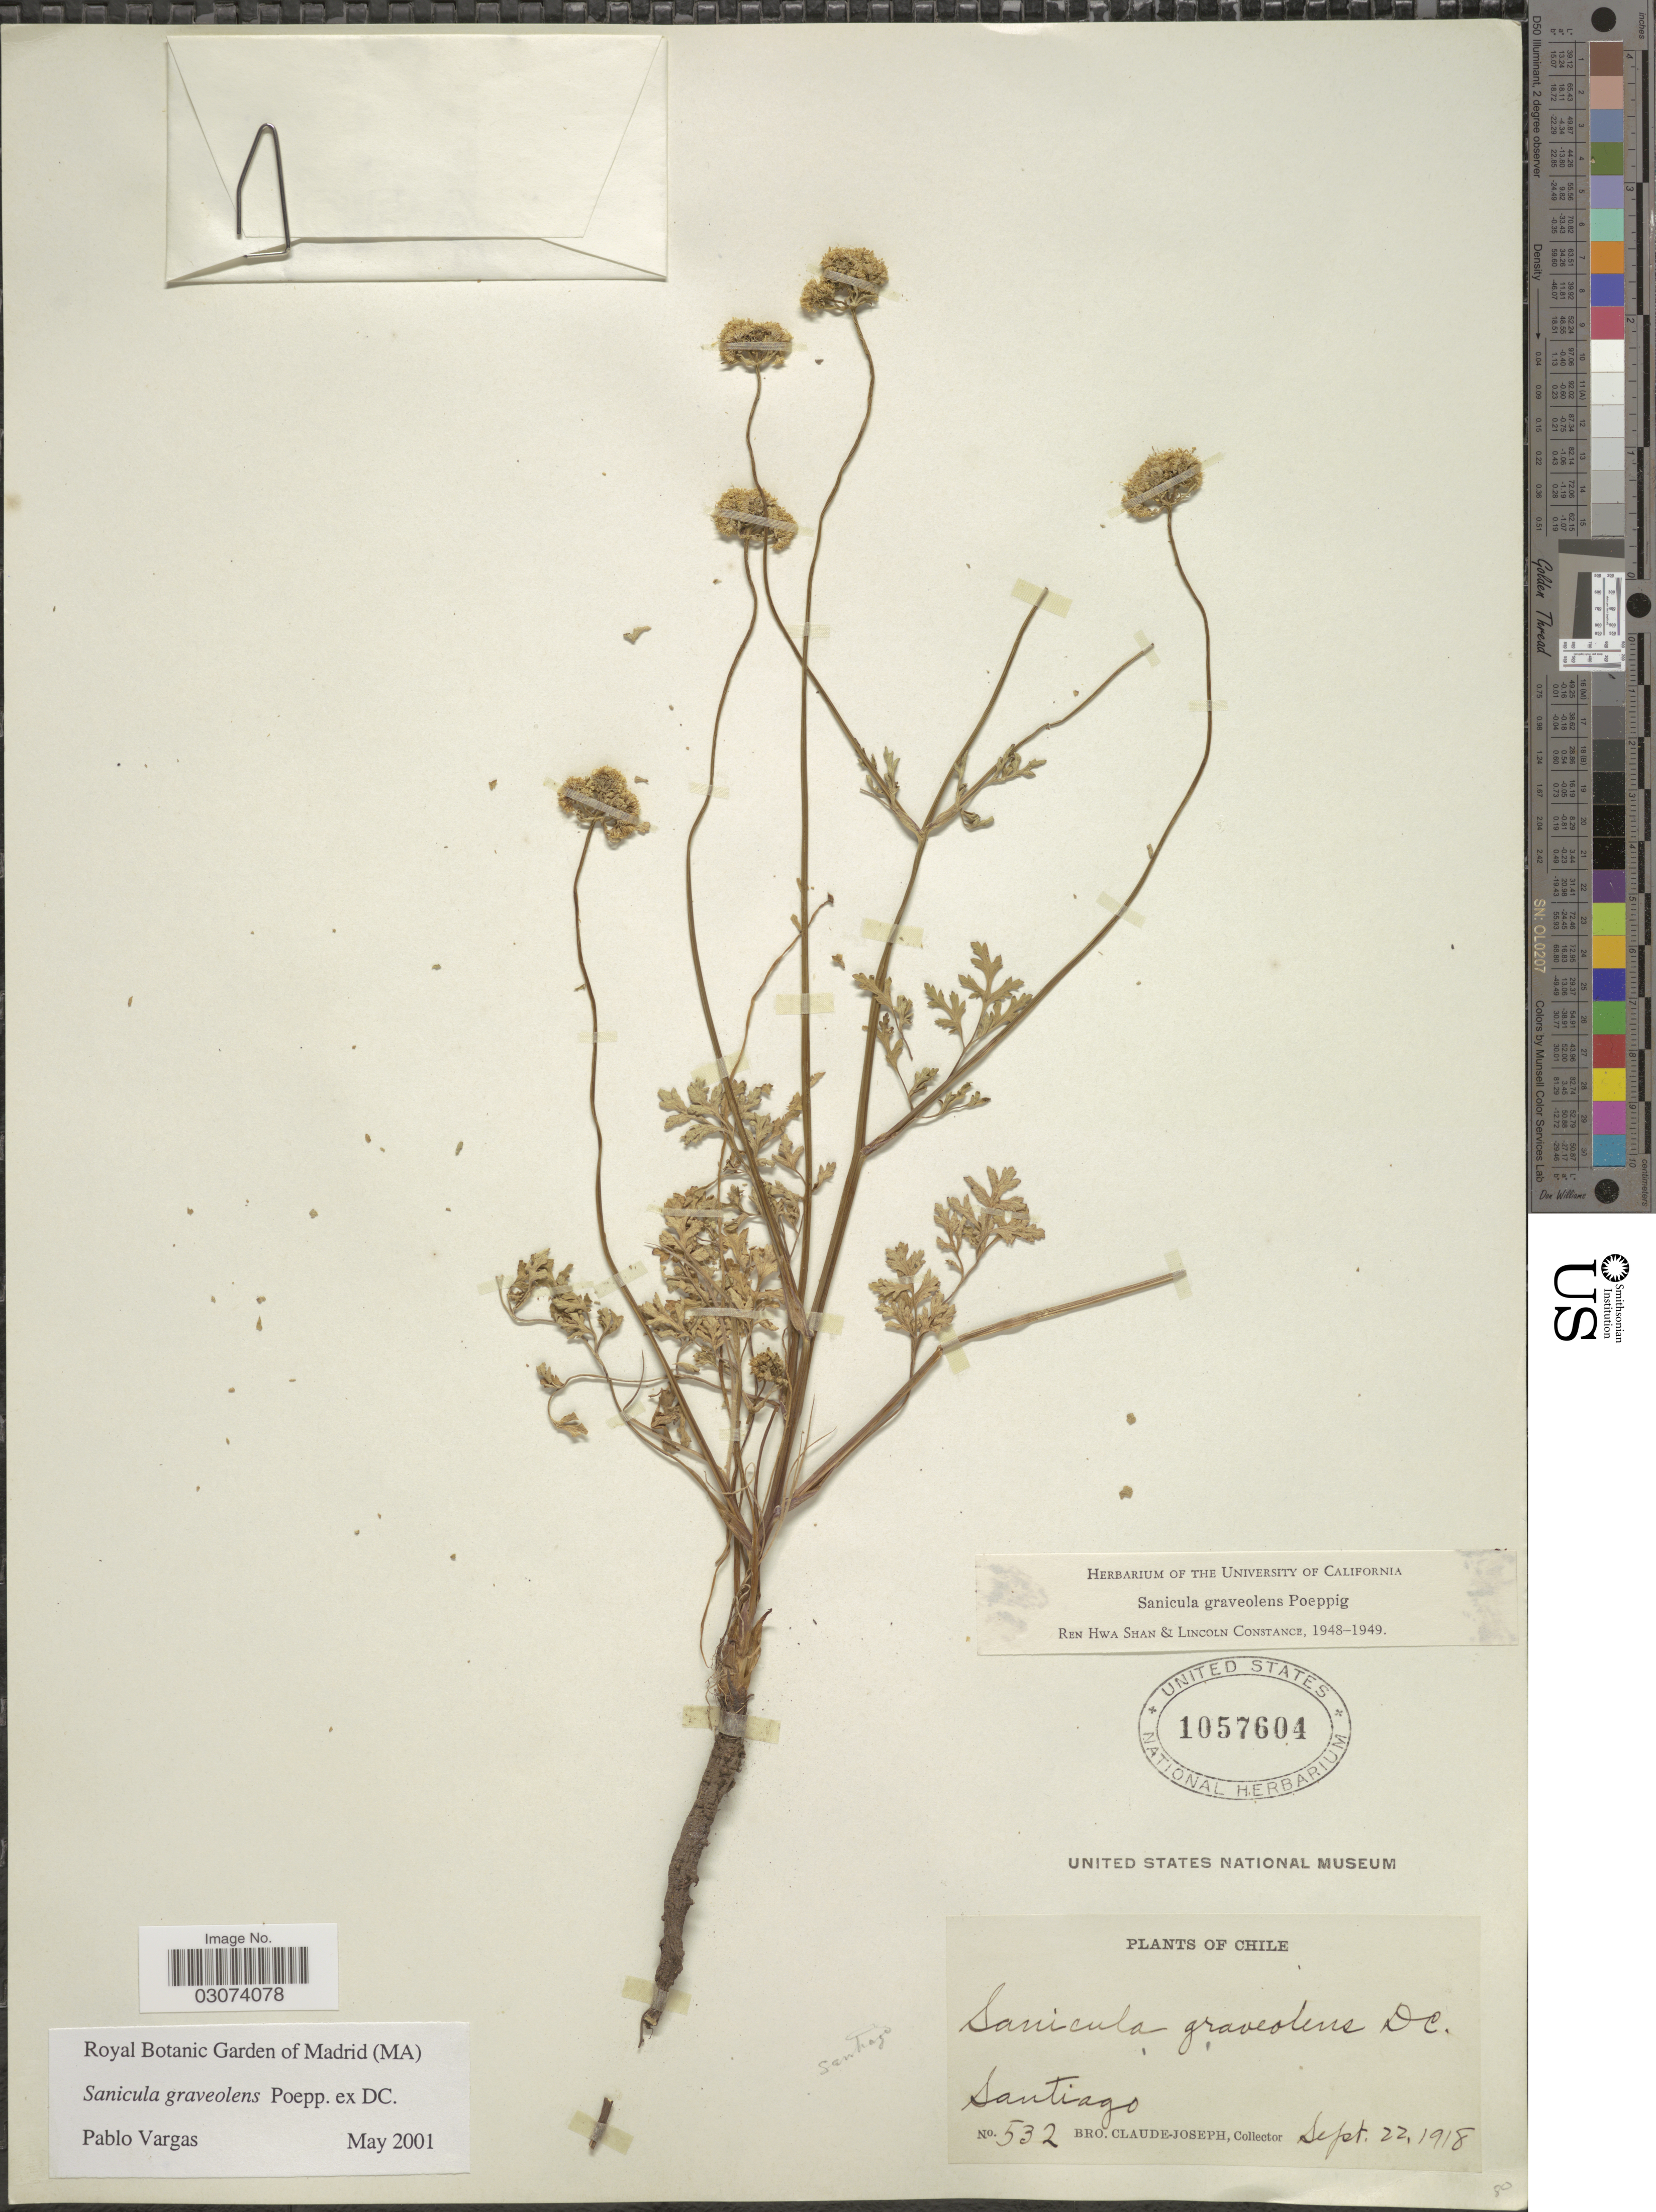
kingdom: Plantae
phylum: Tracheophyta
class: Magnoliopsida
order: Apiales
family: Apiaceae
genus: Sanicula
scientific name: Sanicula graveolens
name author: Poepp. ex DC.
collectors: Bro. Claude-Joseph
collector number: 532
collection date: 1918-09-22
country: Chile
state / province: Región Metropolitana (RM)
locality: Santiago.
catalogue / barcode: US 1057604